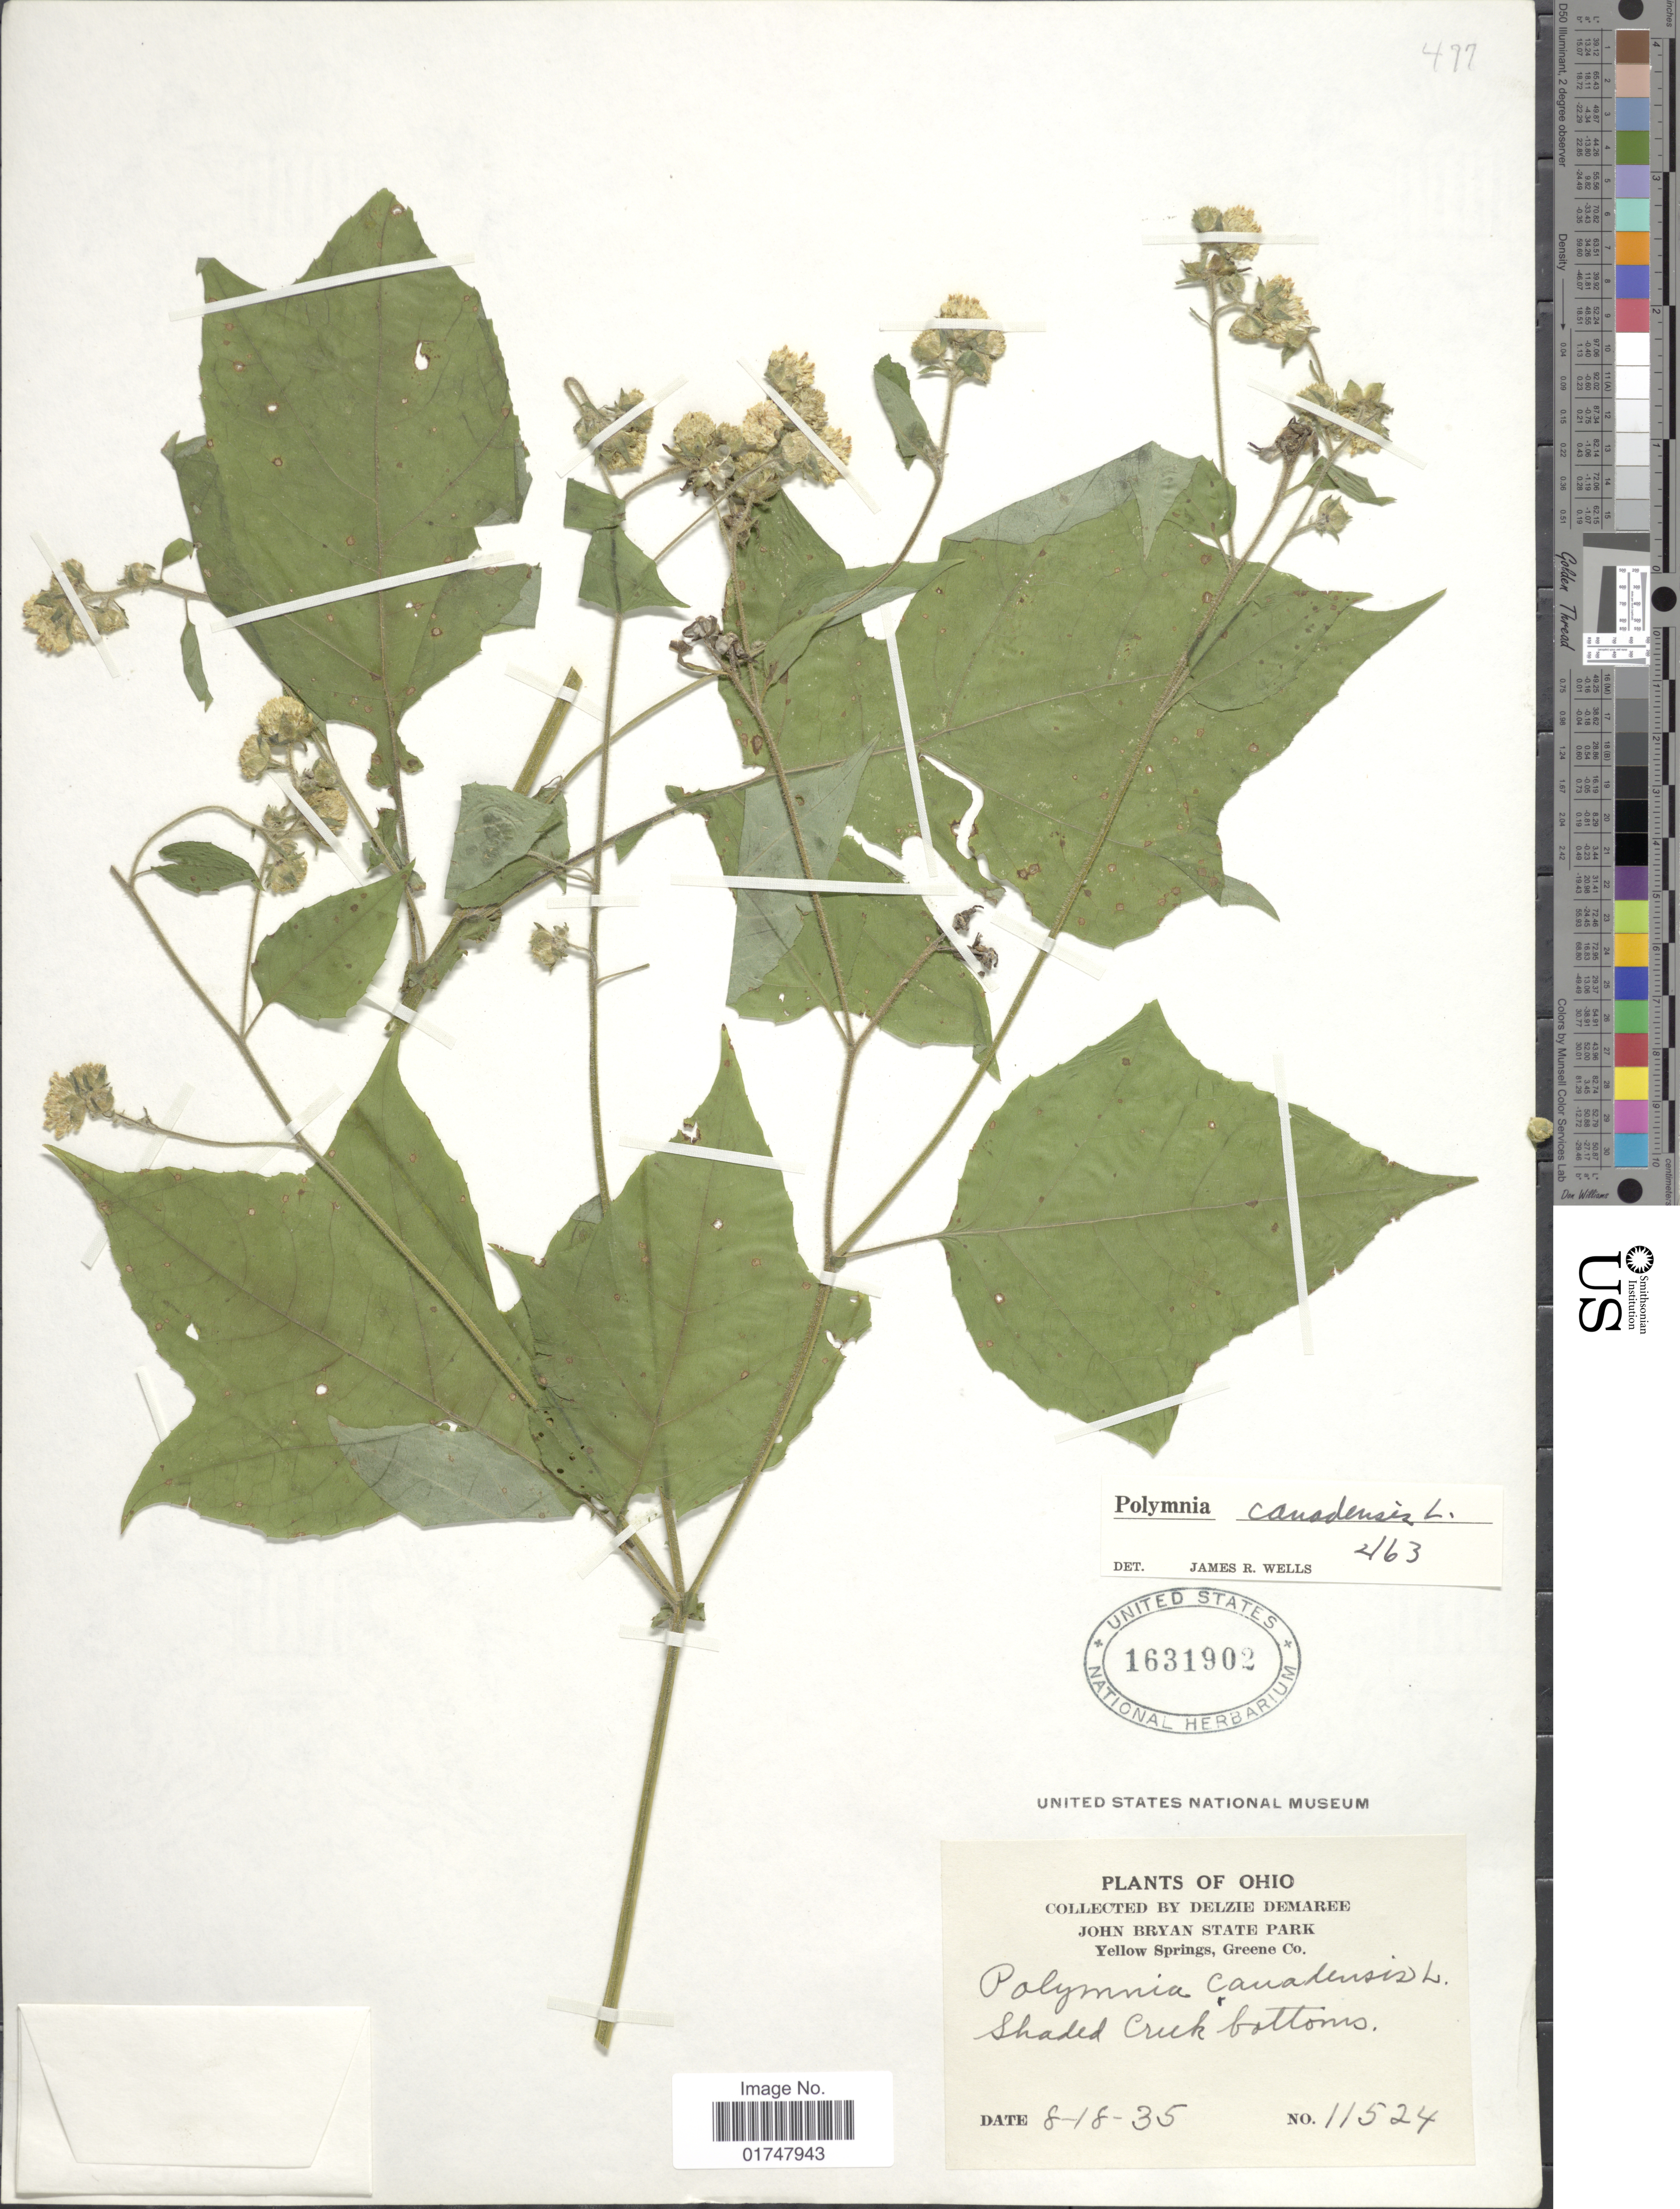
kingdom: Plantae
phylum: Tracheophyta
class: Magnoliopsida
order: Asterales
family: Asteraceae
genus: Polymnia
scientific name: Polymnia canadensis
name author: L.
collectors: D. Demaree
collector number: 11524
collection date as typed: Transcribed d/m/y: 18/8/35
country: United States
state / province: Ohio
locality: John Bryan State Park, Yellow Springs, Greene Co. Shaded Creek bottoms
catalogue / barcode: US 1631902